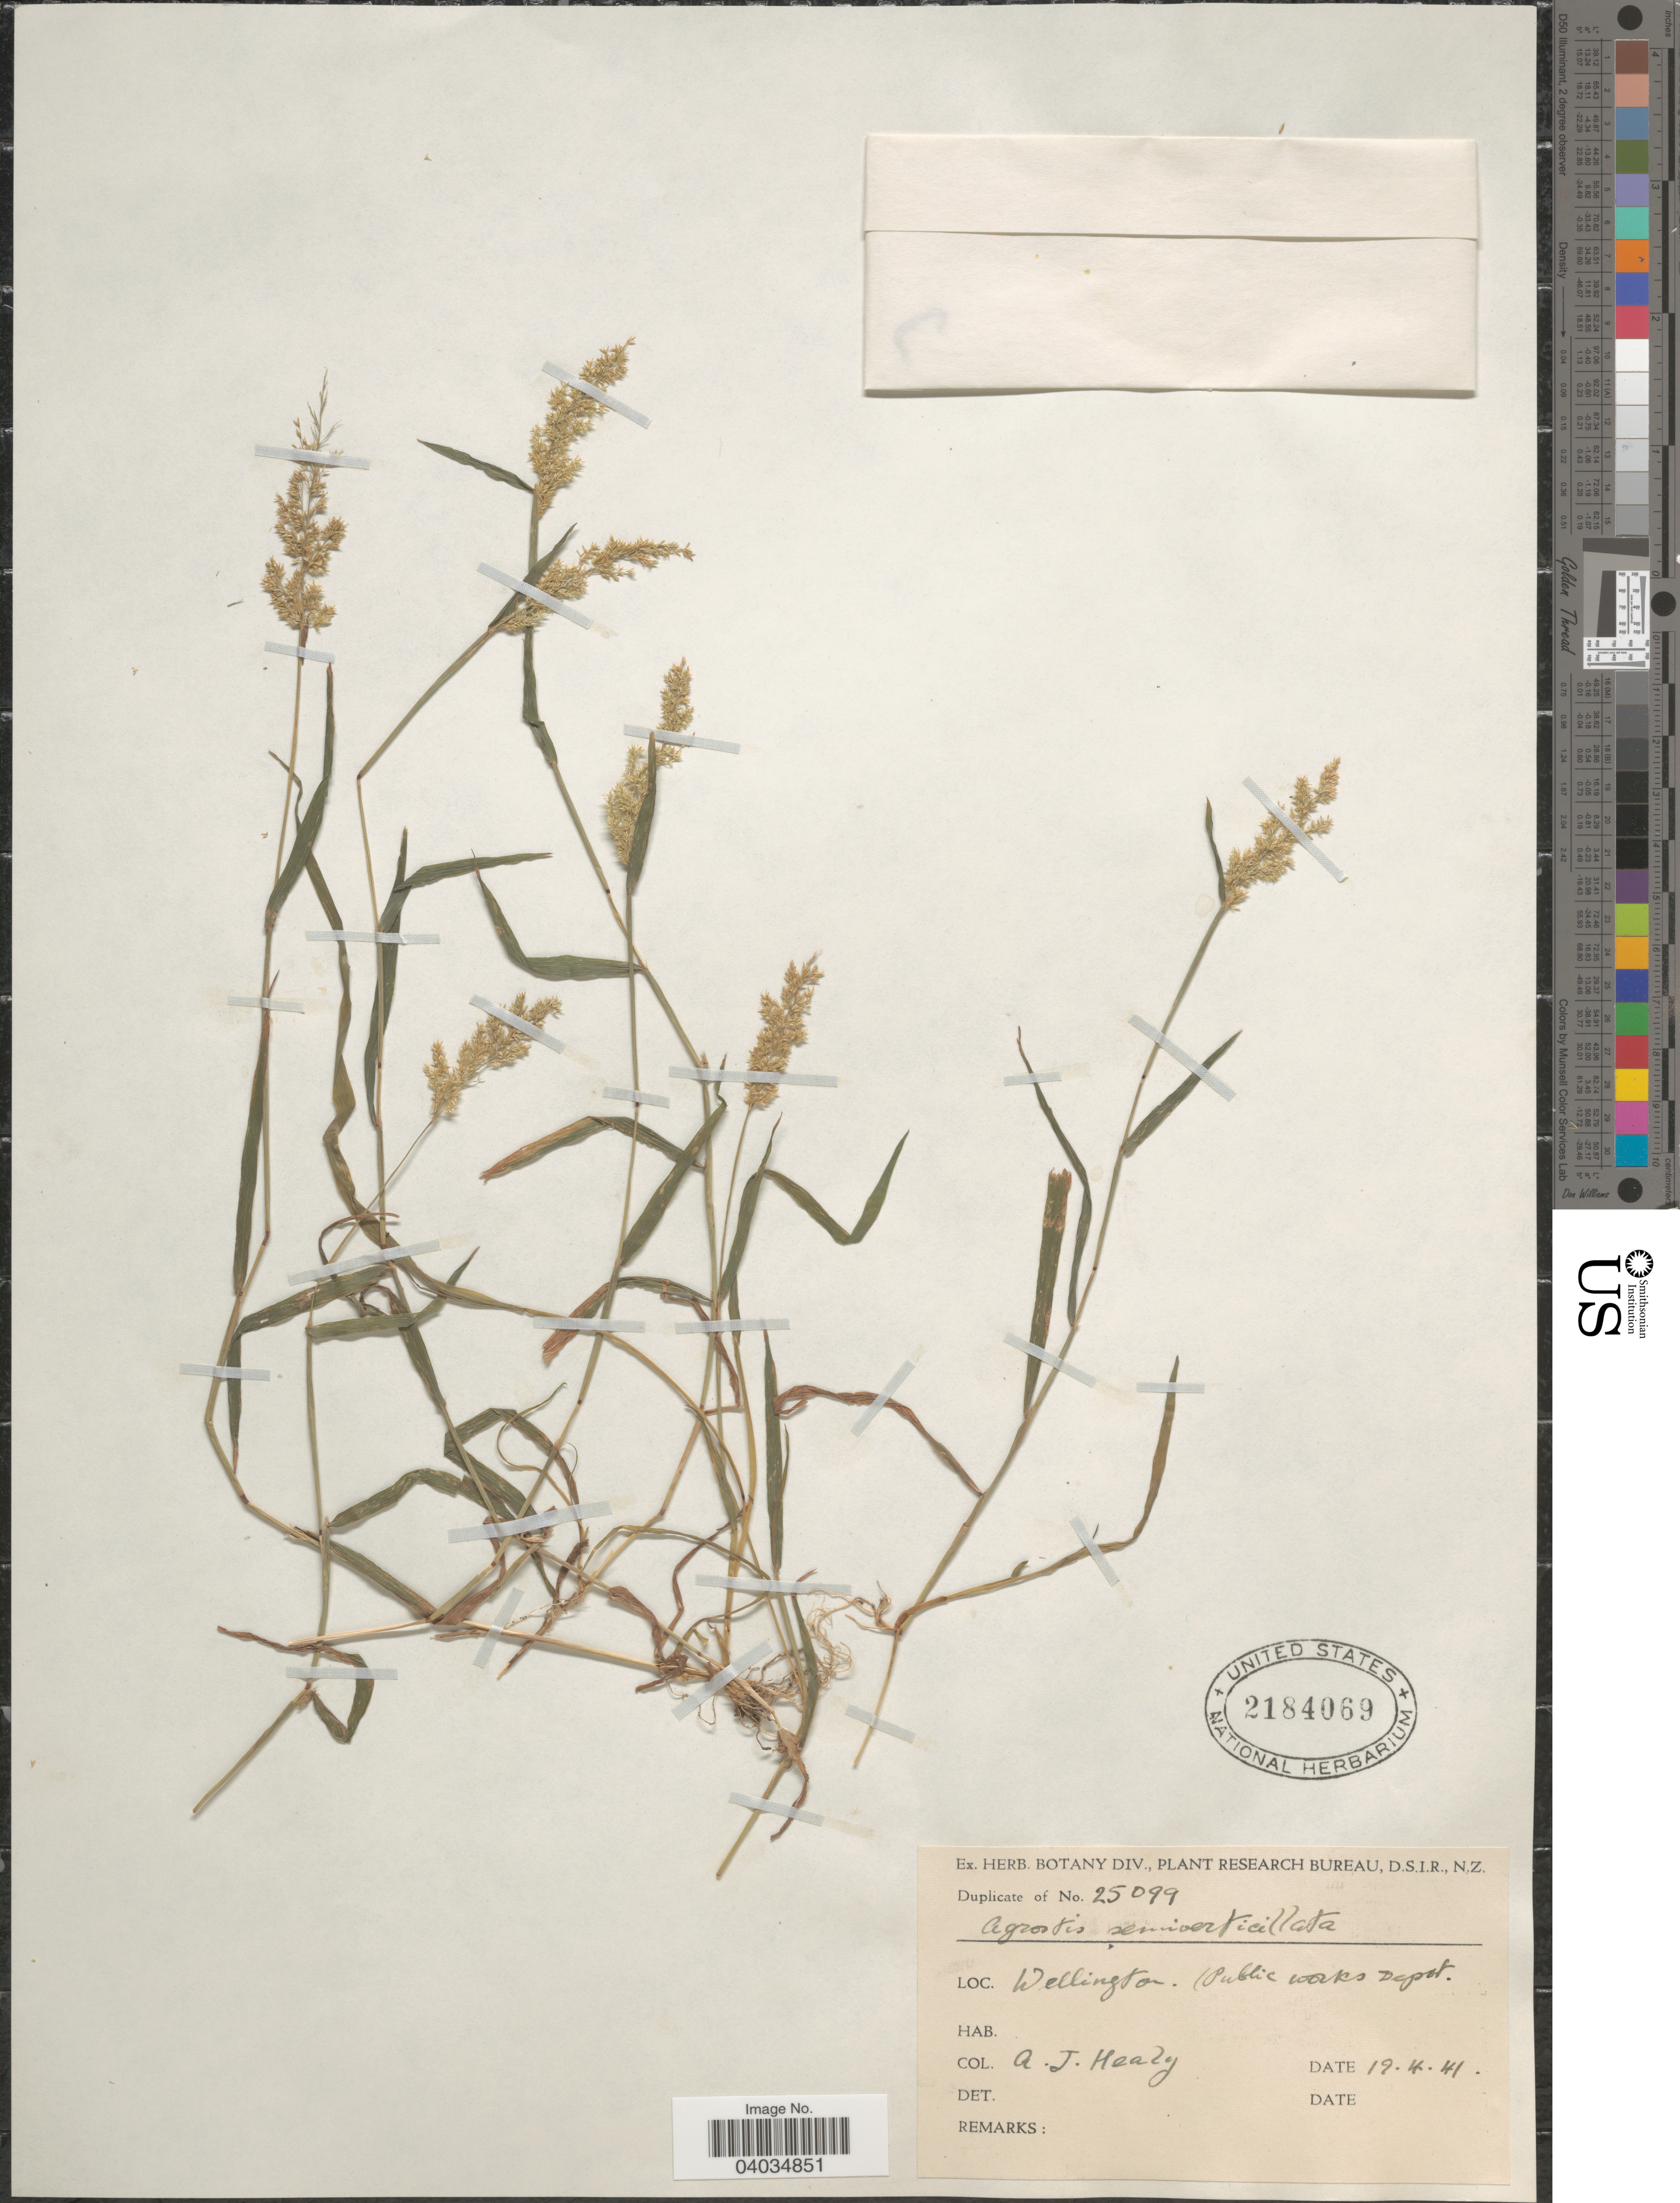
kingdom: Plantae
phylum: Tracheophyta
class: Liliopsida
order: Poales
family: Poaceae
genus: Polypogon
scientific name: Polypogon viridis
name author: (Gouan) Breistroffer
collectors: A. Healy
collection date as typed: Transcribed d/m/y: 19/4/41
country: New Zealand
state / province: Wellington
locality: Public works Depot.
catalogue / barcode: US 2184069